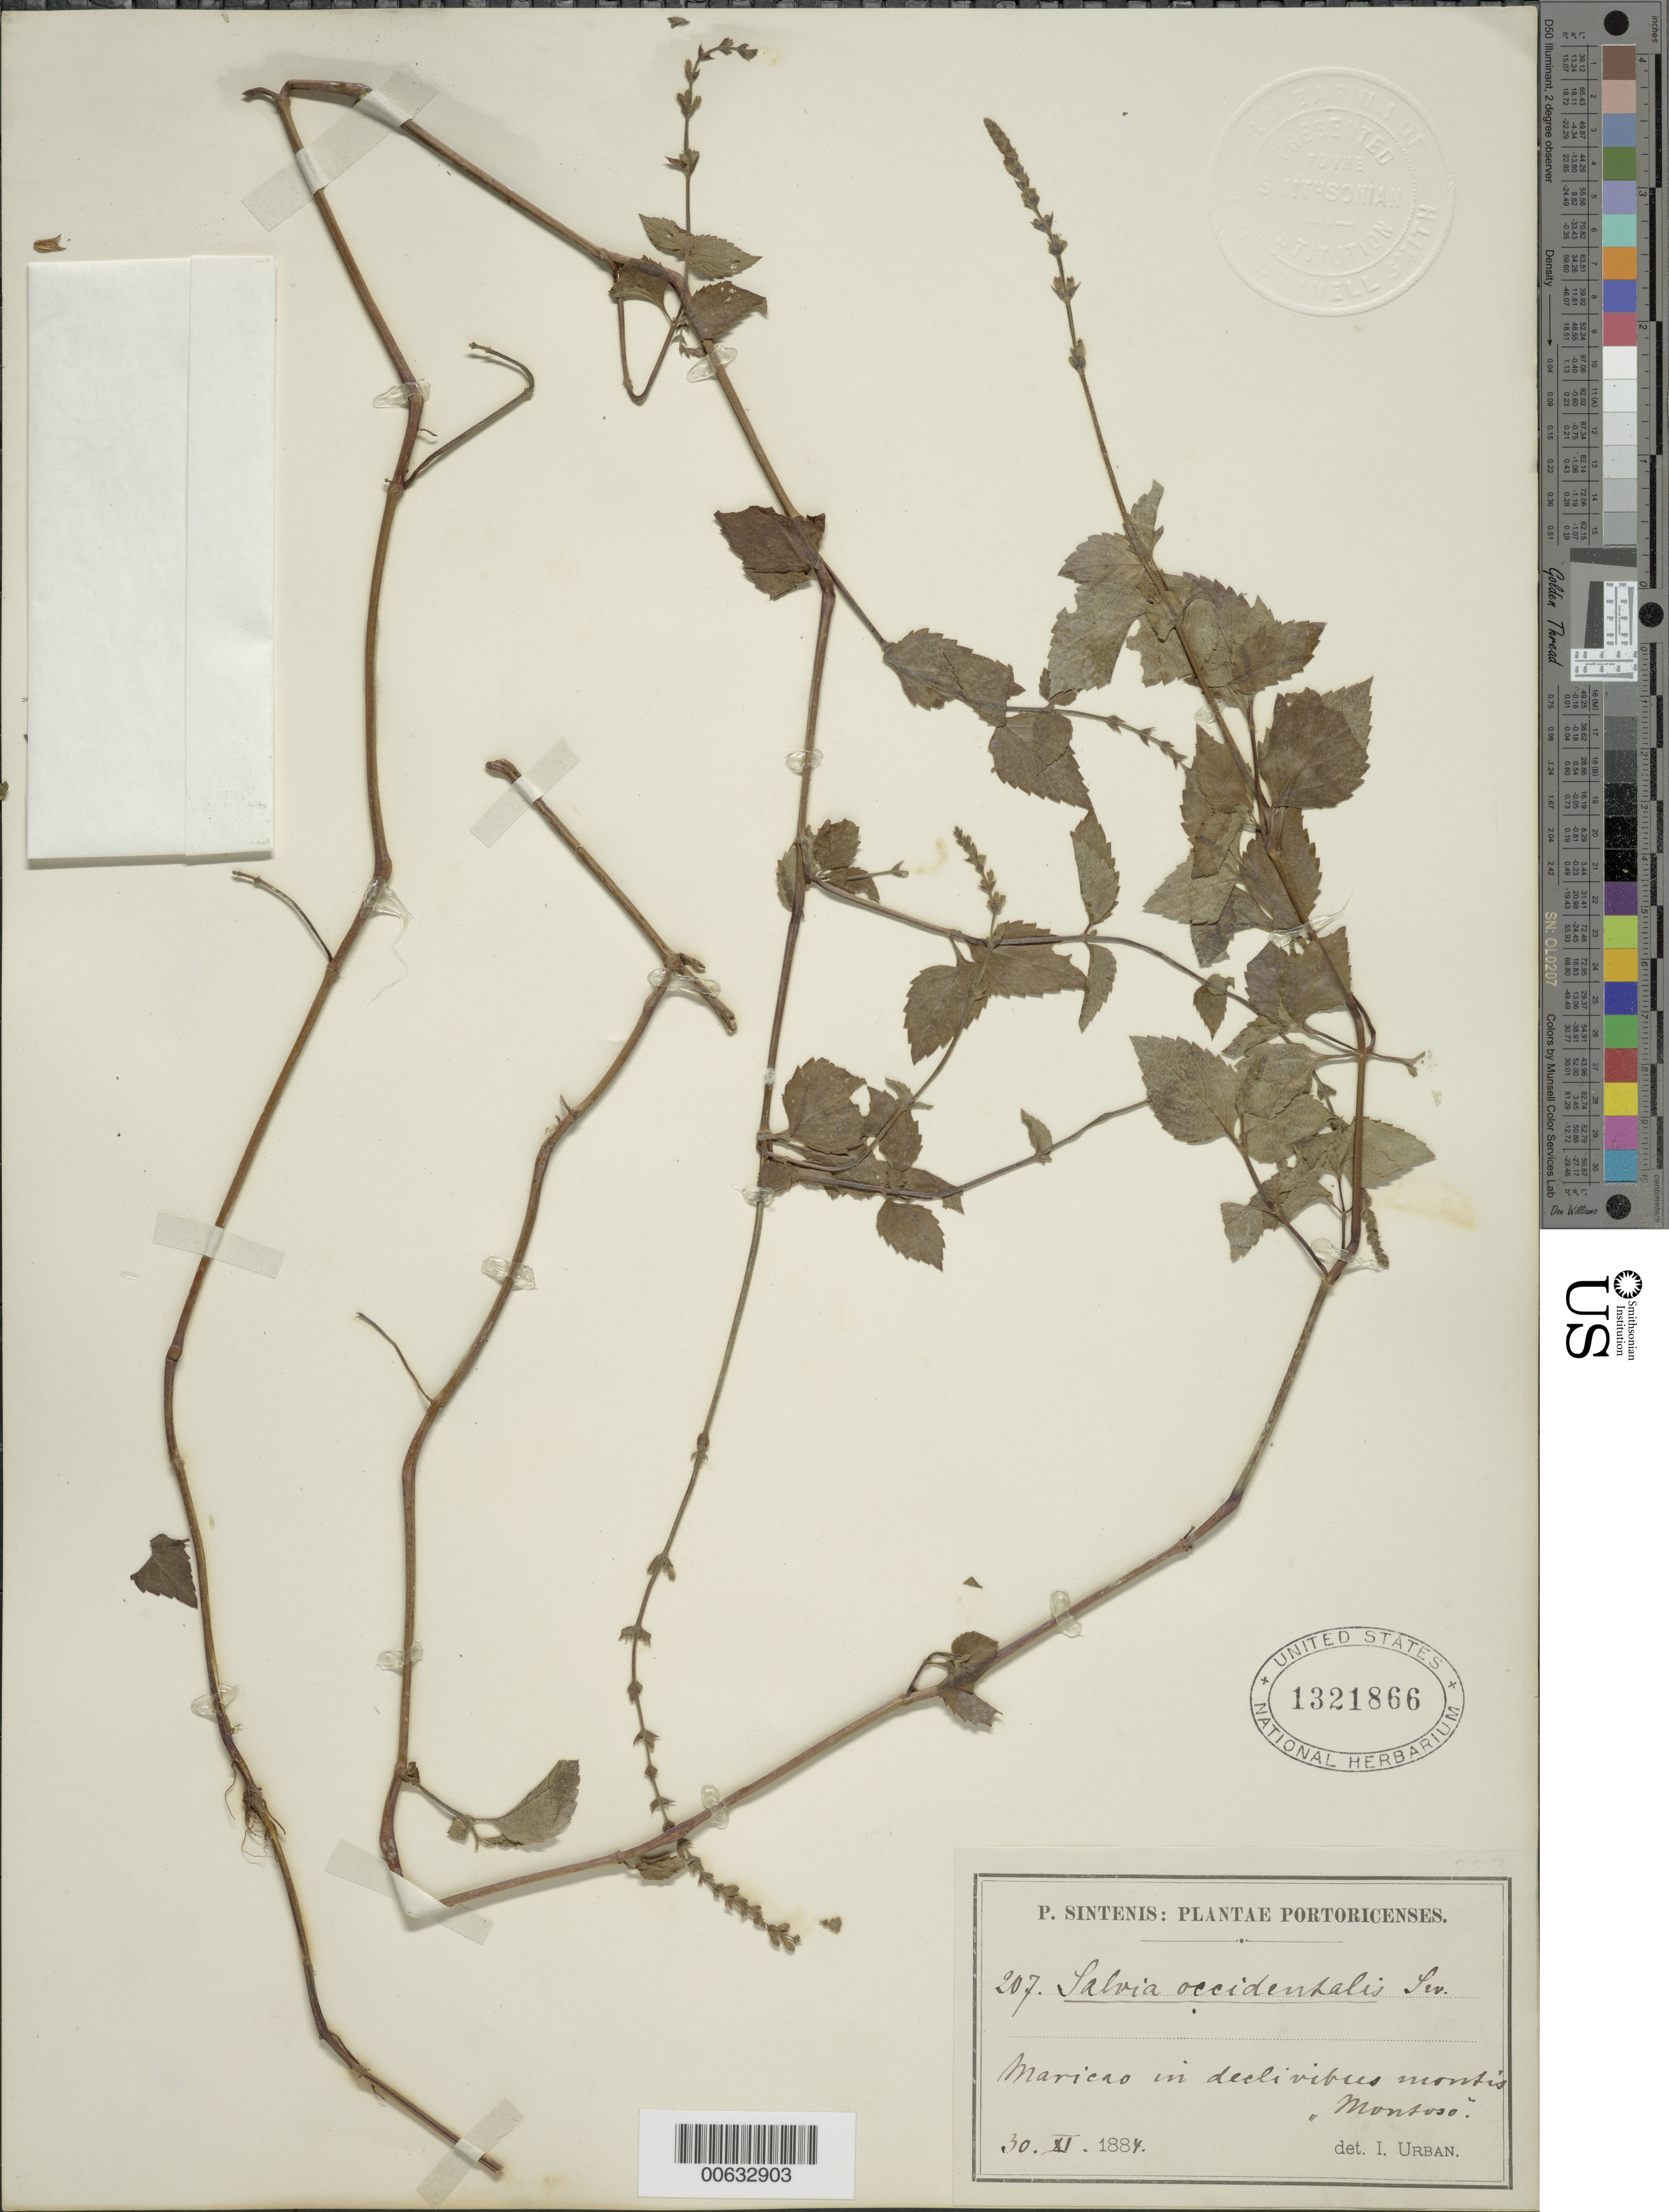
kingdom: Plantae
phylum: Tracheophyta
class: Magnoliopsida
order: Lamiales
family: Lamiaceae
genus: Salvia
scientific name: Salvia occidentalis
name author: Sw.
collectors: P. Sintenis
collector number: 207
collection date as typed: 30 Nov 1884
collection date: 1884-11-30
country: Puerto Rico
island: Greater Antilles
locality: Maricao, in declivibus montis Montoso.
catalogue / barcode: US 1321866